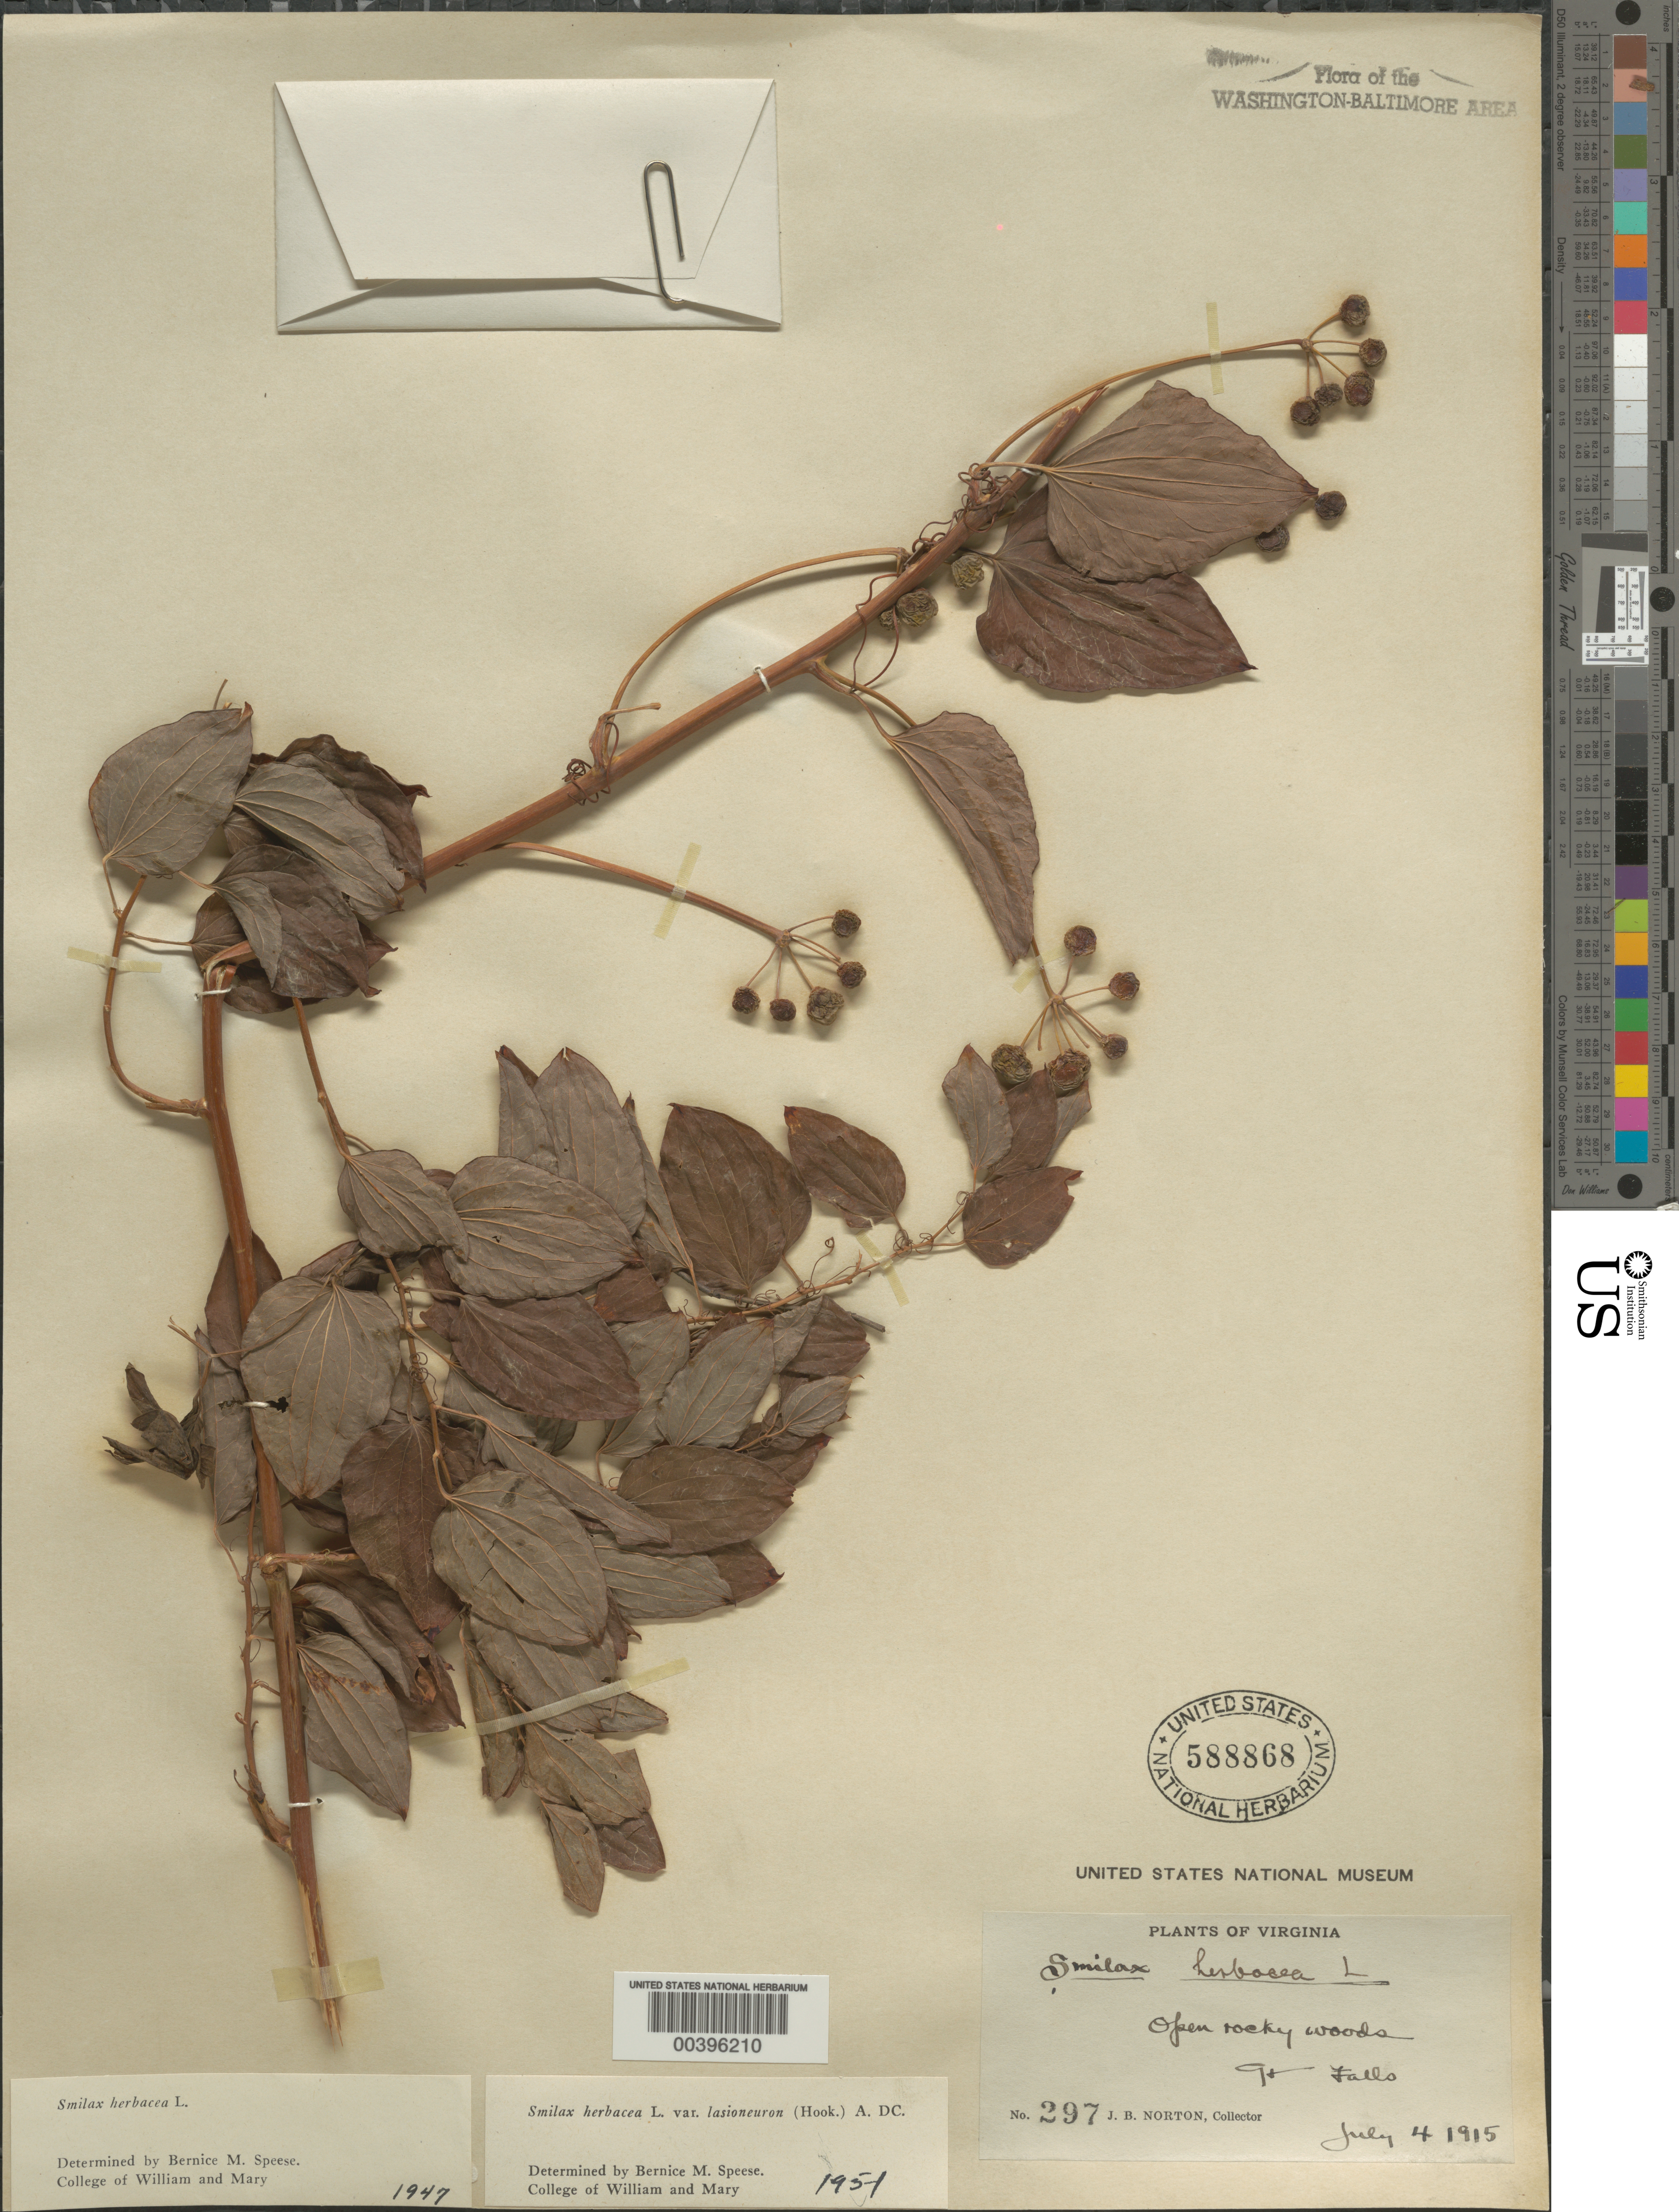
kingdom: Plantae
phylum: Tracheophyta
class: Liliopsida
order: Liliales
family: Smilacaceae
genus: Smilax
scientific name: Smilax herbacea var. lasioneuron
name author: (Hook.) A. DC.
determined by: Speese, B. M.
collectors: J. Norton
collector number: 297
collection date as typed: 04 Jul 1915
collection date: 1915-07-04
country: United States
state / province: Virginia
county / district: Fairfax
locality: Great Falls C. and O. Canal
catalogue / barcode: US 588868